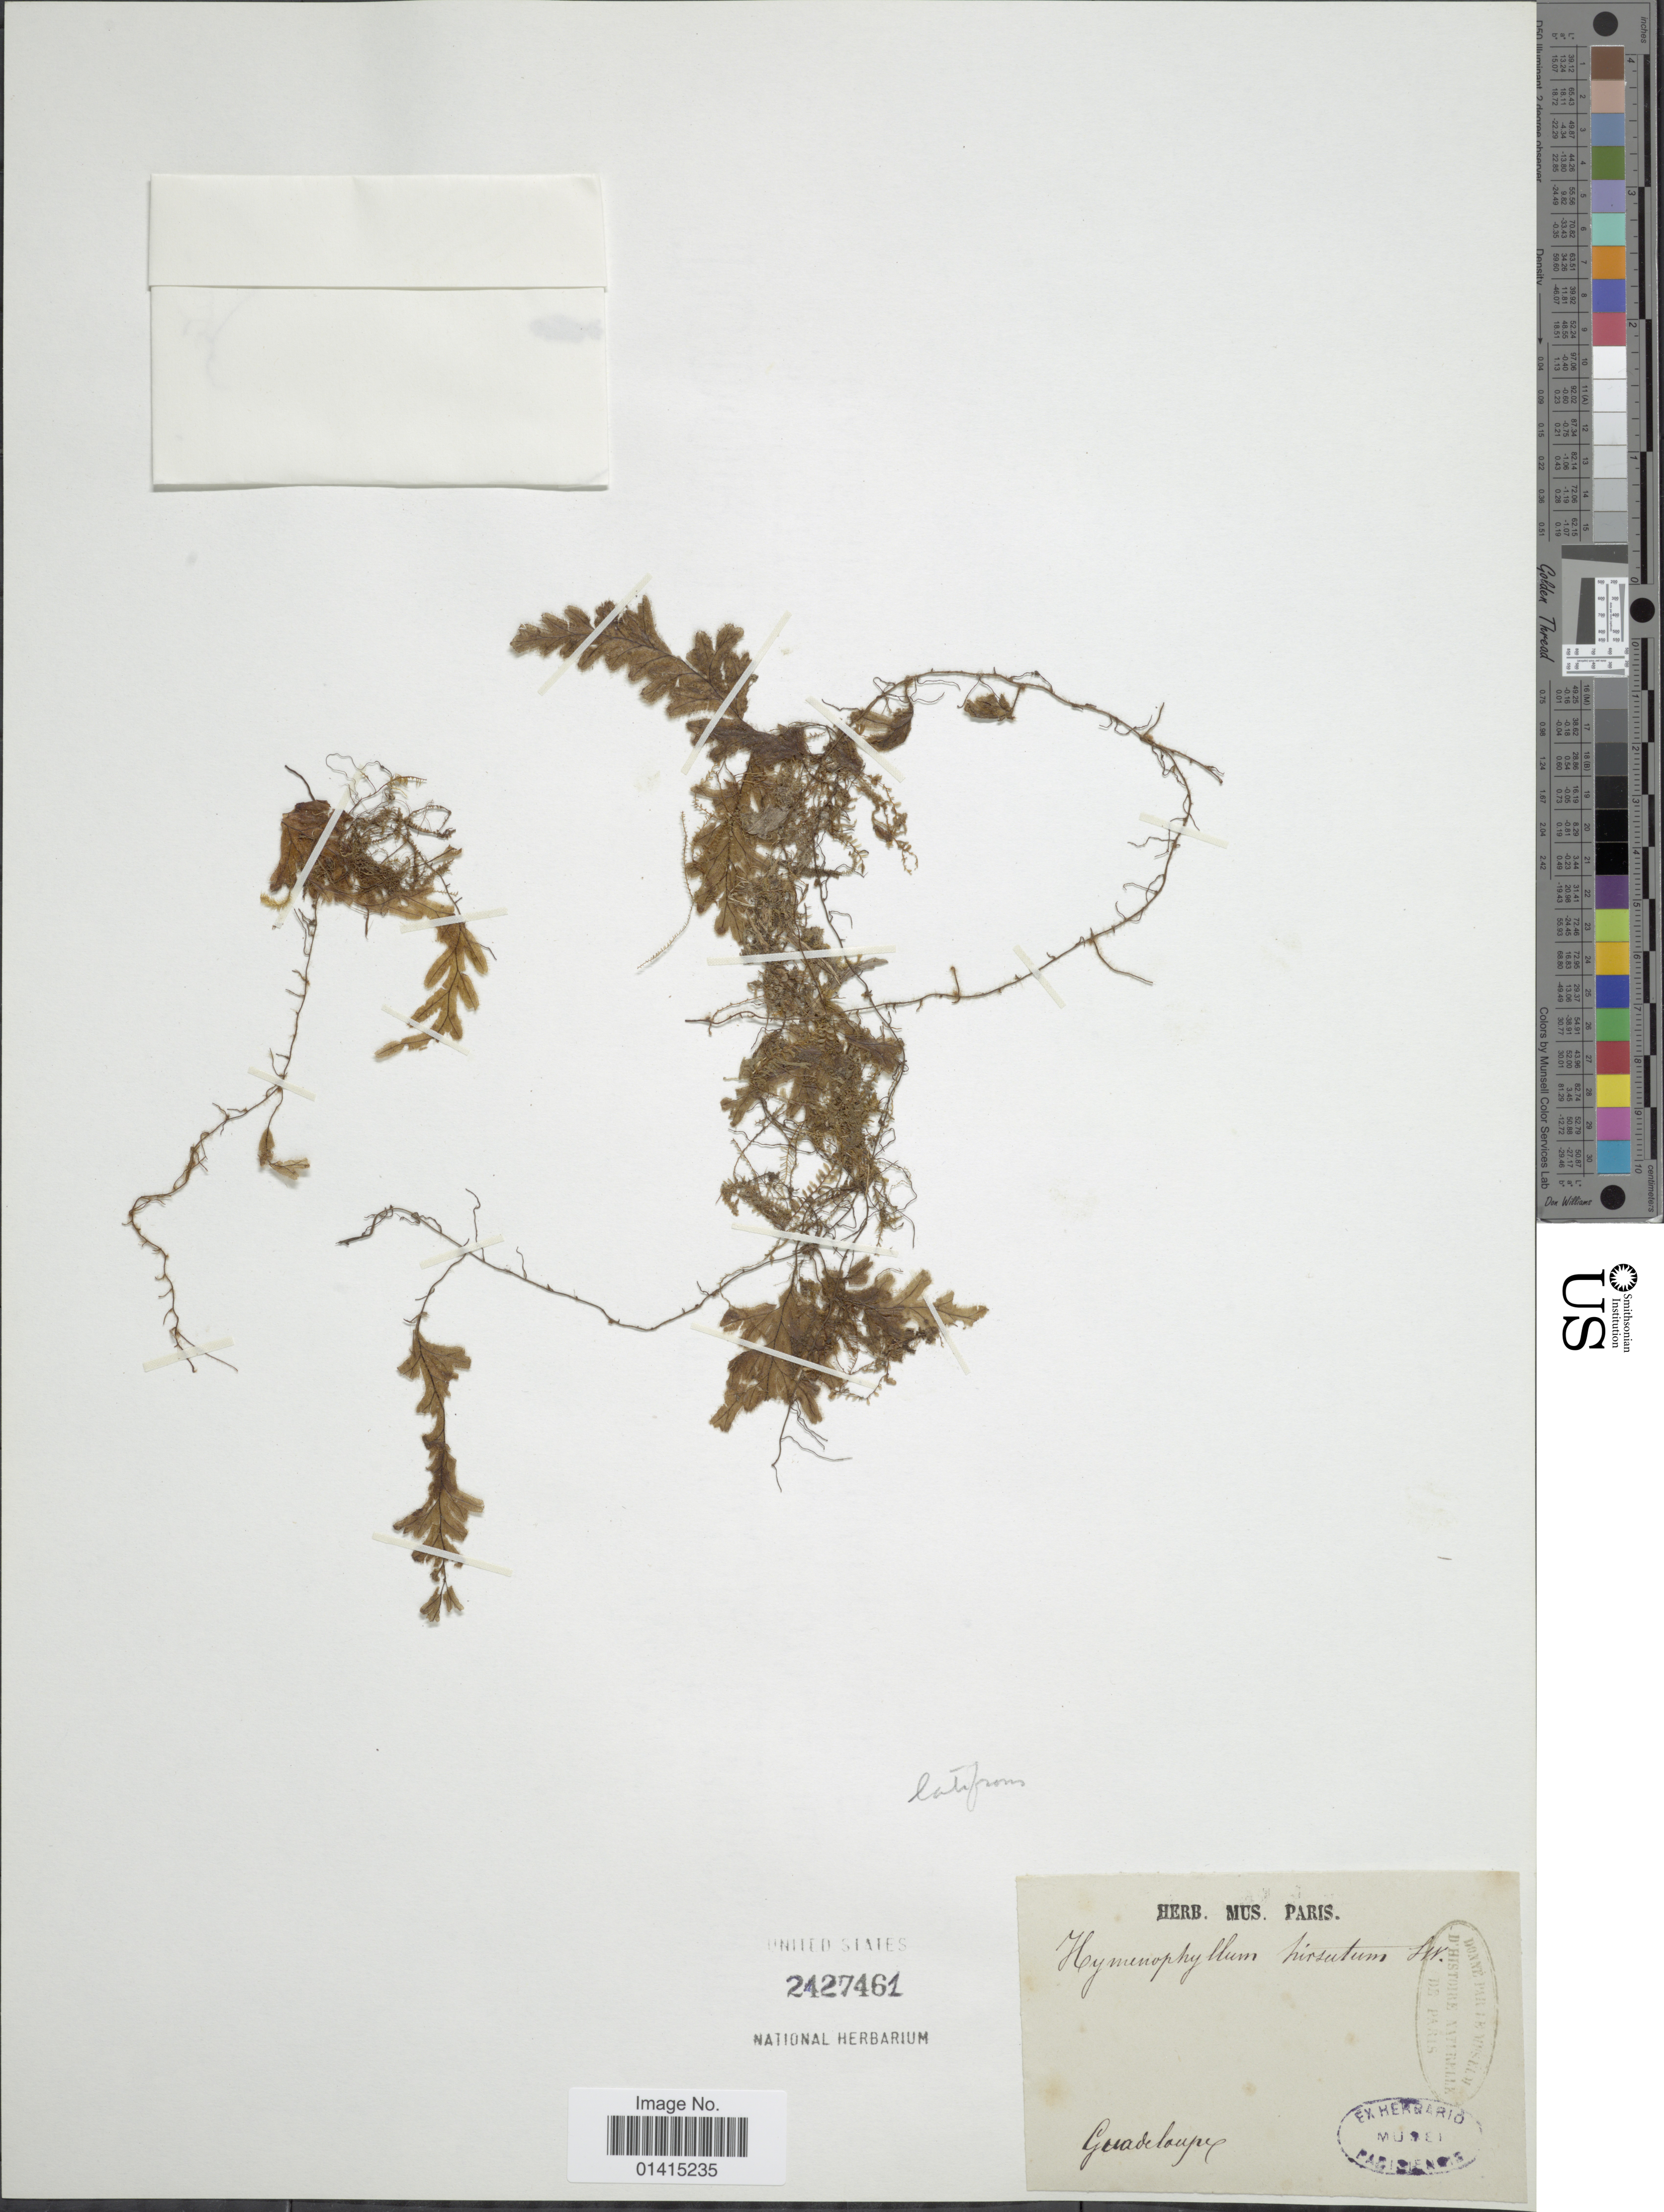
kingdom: Plantae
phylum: Tracheophyta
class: Polypodiopsida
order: Hymenophyllales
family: Hymenophyllaceae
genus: Hymenophyllum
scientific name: Hymenophyllum latifrons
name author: Bosch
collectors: ex herb. Mus. Paris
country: Guadeloupe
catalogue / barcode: US 2427461